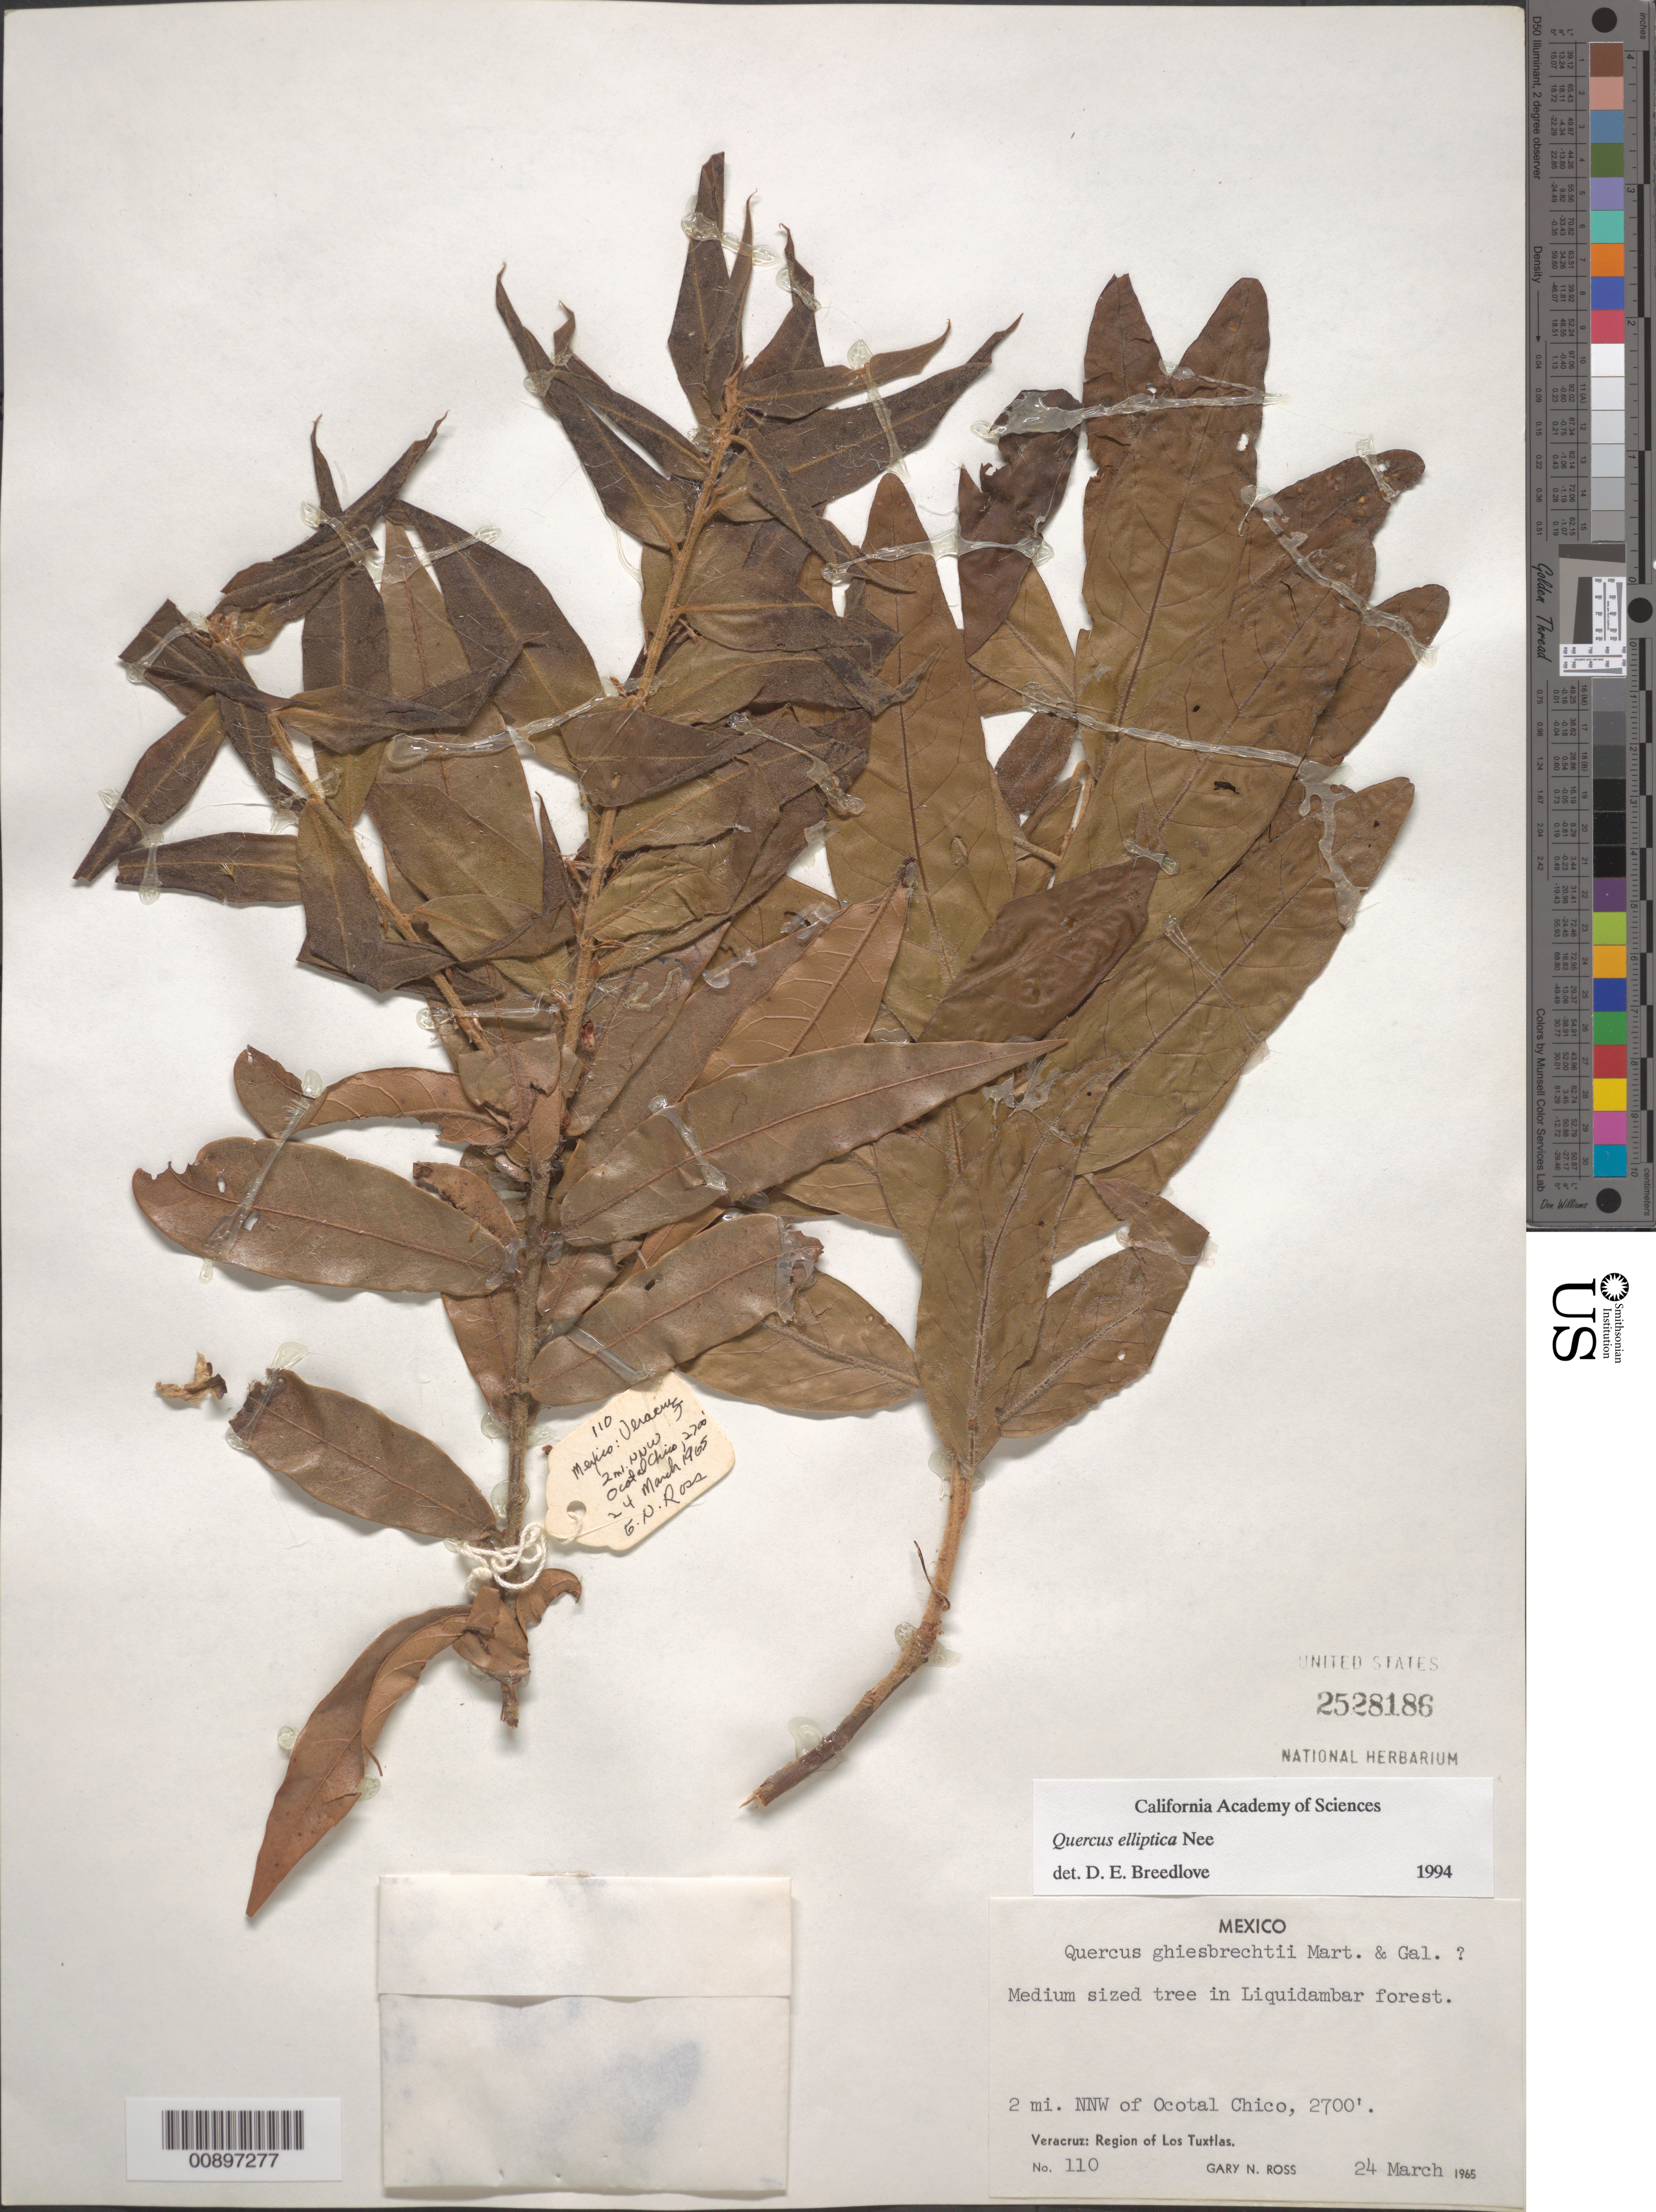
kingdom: Plantae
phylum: Tracheophyta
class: Magnoliopsida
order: Fagales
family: Fagaceae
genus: Quercus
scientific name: Quercus elliptica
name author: Née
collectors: G. N. Ross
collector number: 110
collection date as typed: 24 Mar 1965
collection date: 1965-03-24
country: Mexico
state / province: Veracruz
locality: Veracruz: Region of Los Tuxtlas: 2 mi. NNW of Ocotal Chico.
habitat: Liquidambar forest.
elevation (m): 823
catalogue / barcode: US 2528186